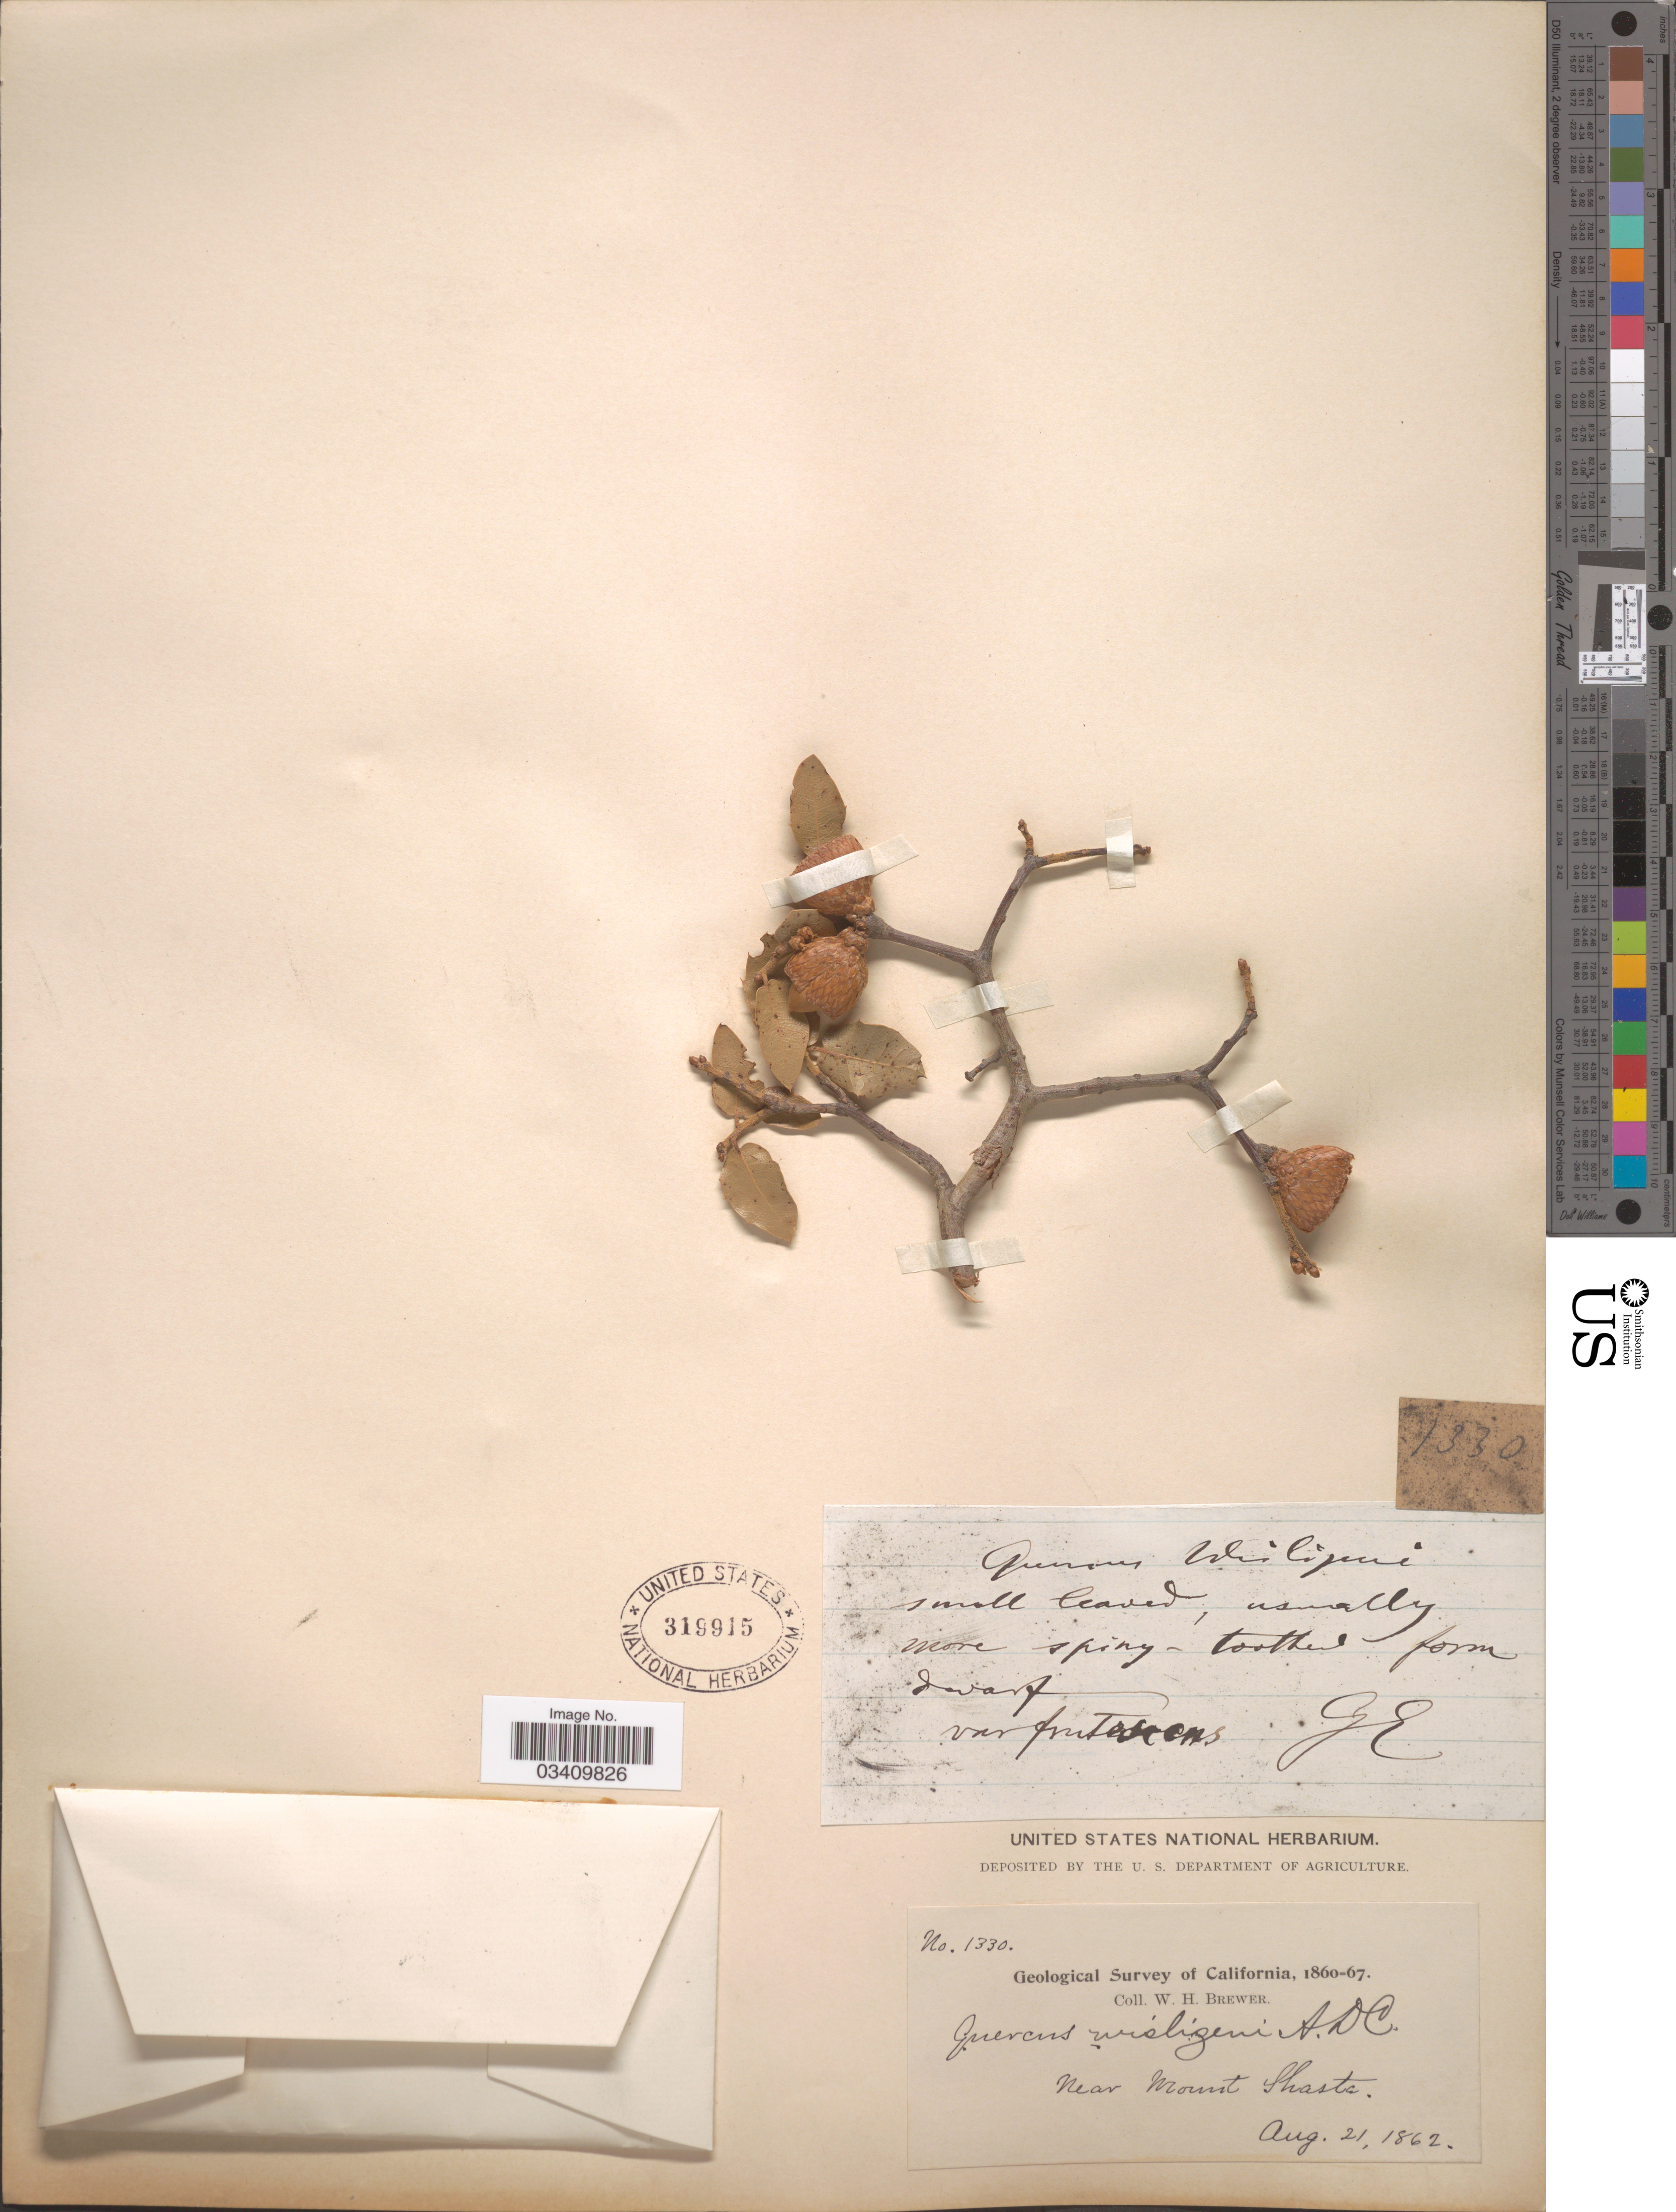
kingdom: Plantae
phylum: Tracheophyta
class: Magnoliopsida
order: Fagales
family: Fagaceae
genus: Quercus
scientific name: Quercus wislizeni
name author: A. DC.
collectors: W. H. Brewer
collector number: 1330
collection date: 1862-08-21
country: United States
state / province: California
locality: Near Mount Shasta.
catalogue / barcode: US 319915